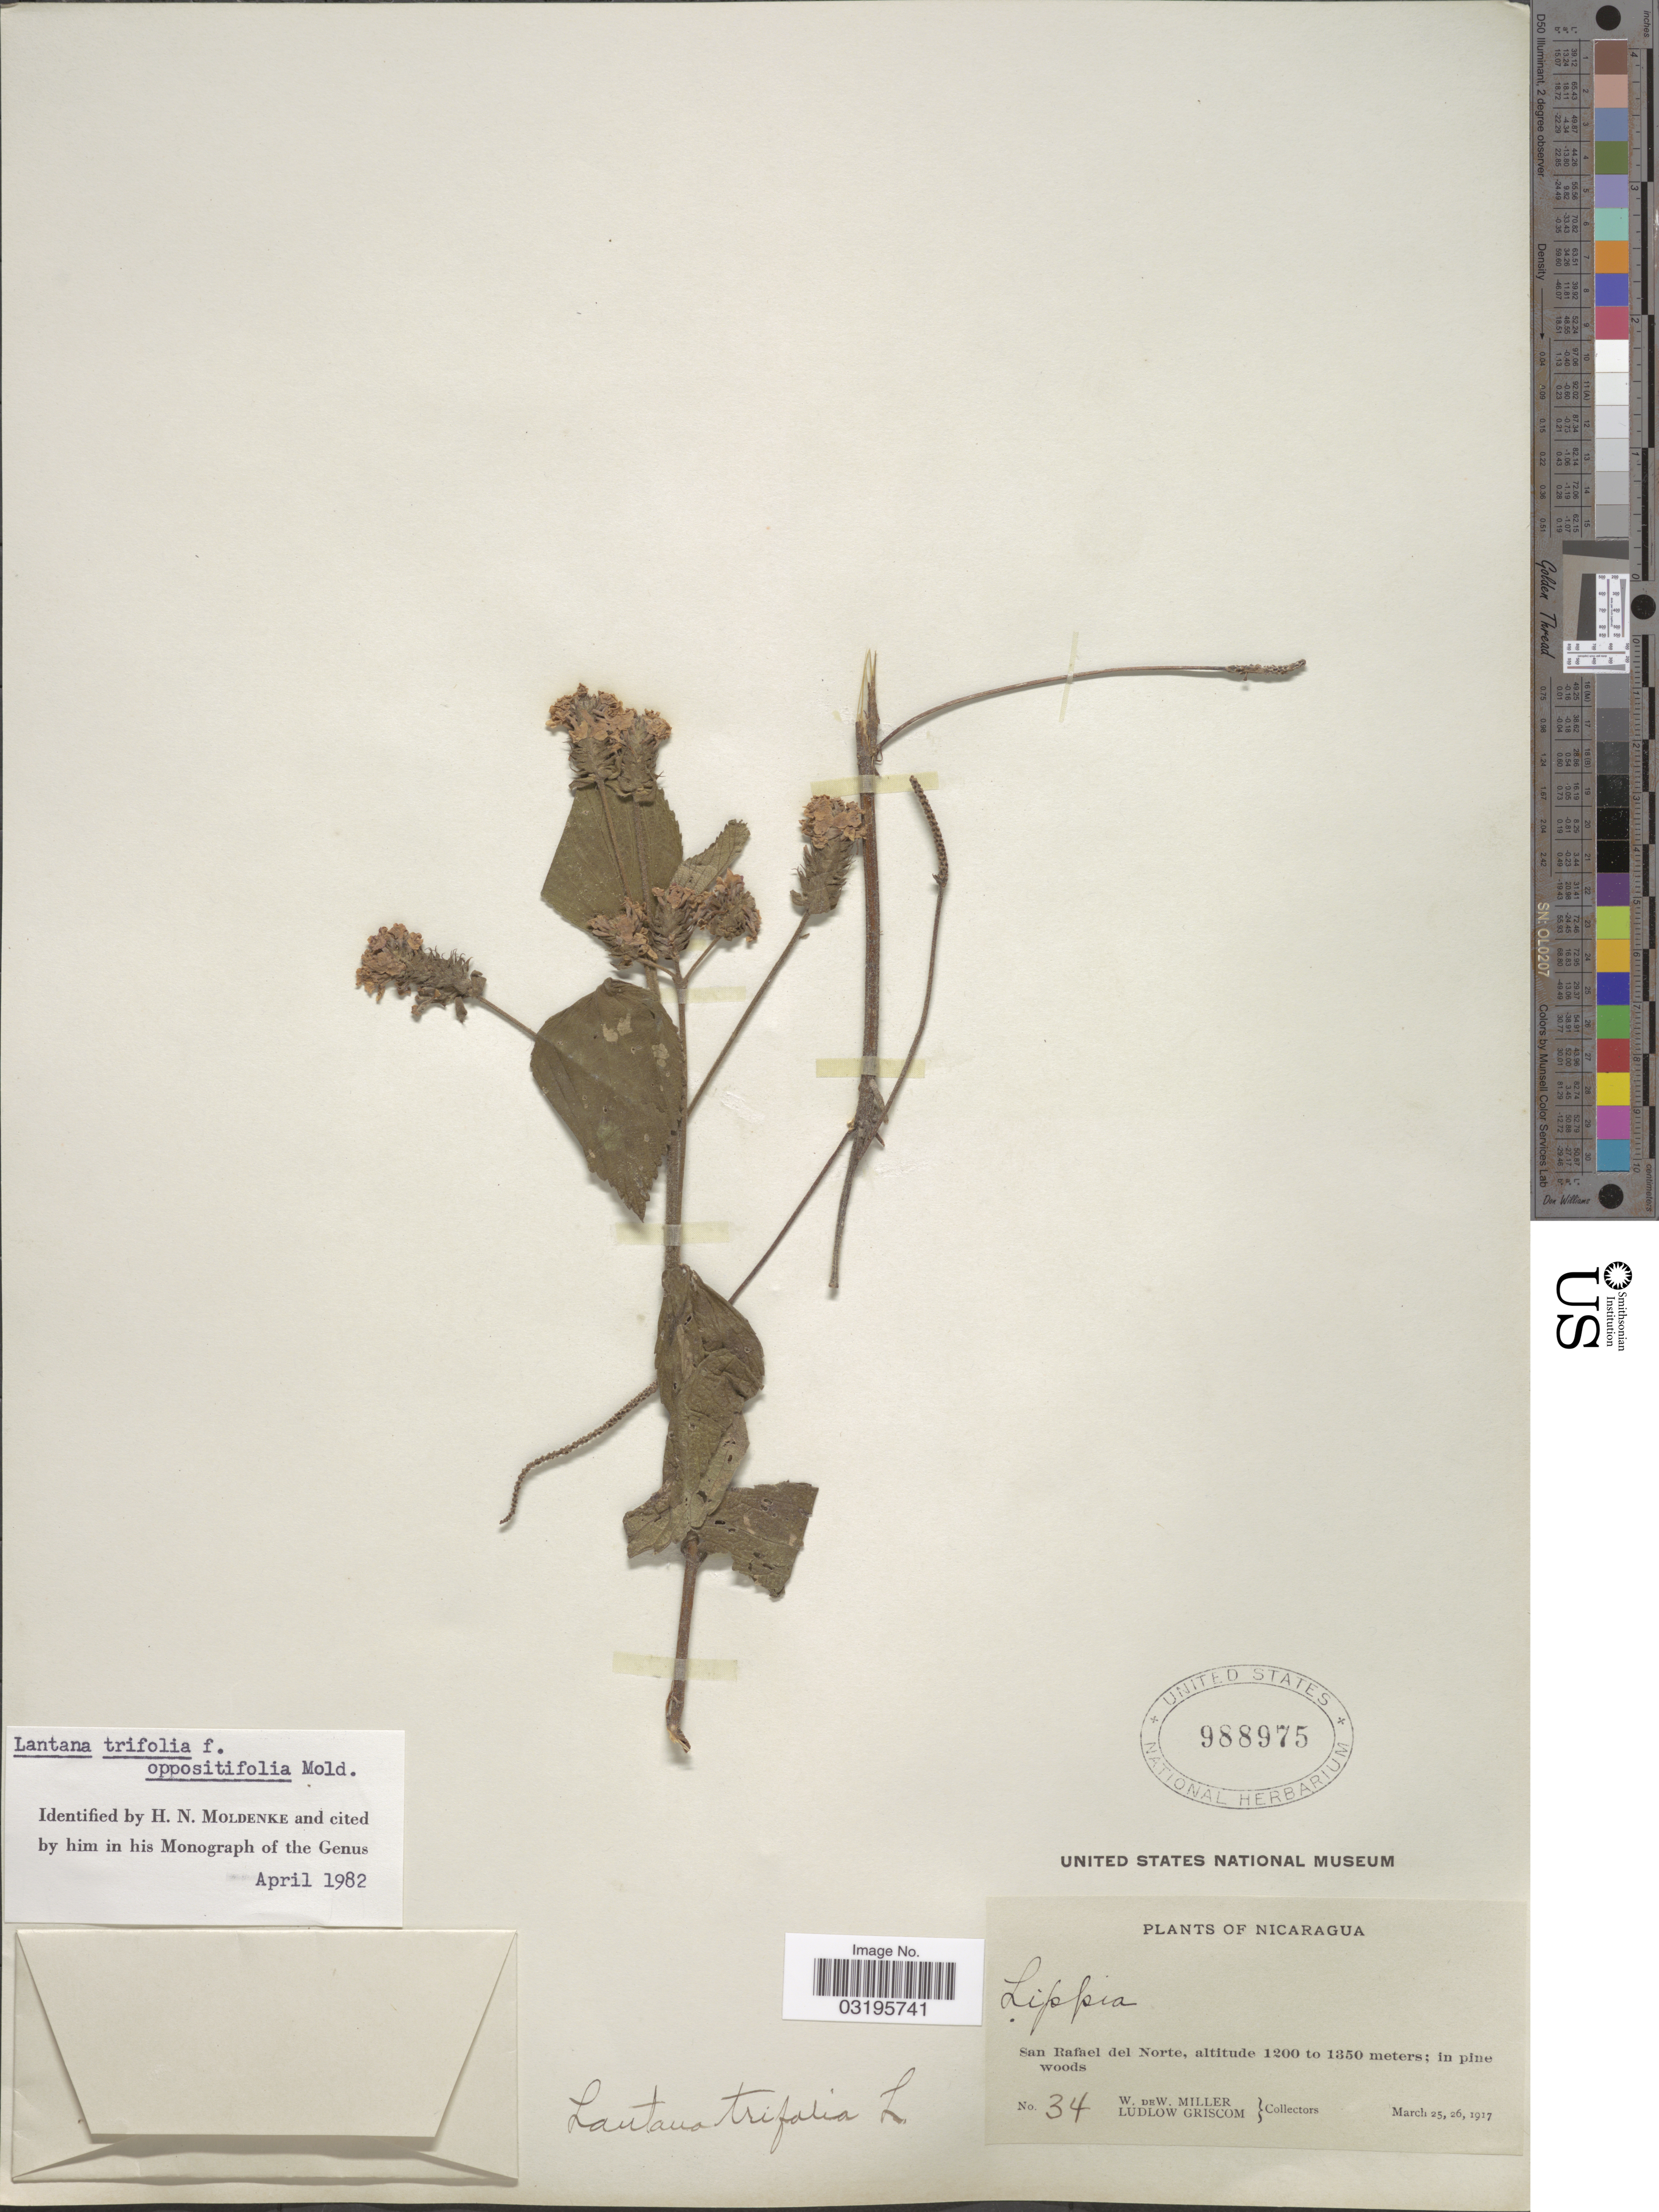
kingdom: Plantae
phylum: Tracheophyta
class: Magnoliopsida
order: Lamiales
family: Verbenaceae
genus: Lantana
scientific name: Lantana trifolia f. oppositifolia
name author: Moldenke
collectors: W. Miller & L. Griscom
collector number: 34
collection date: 1917-03-25/1917-03-26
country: Nicaragua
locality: San Rafael del Norte.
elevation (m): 1200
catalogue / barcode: US 988975